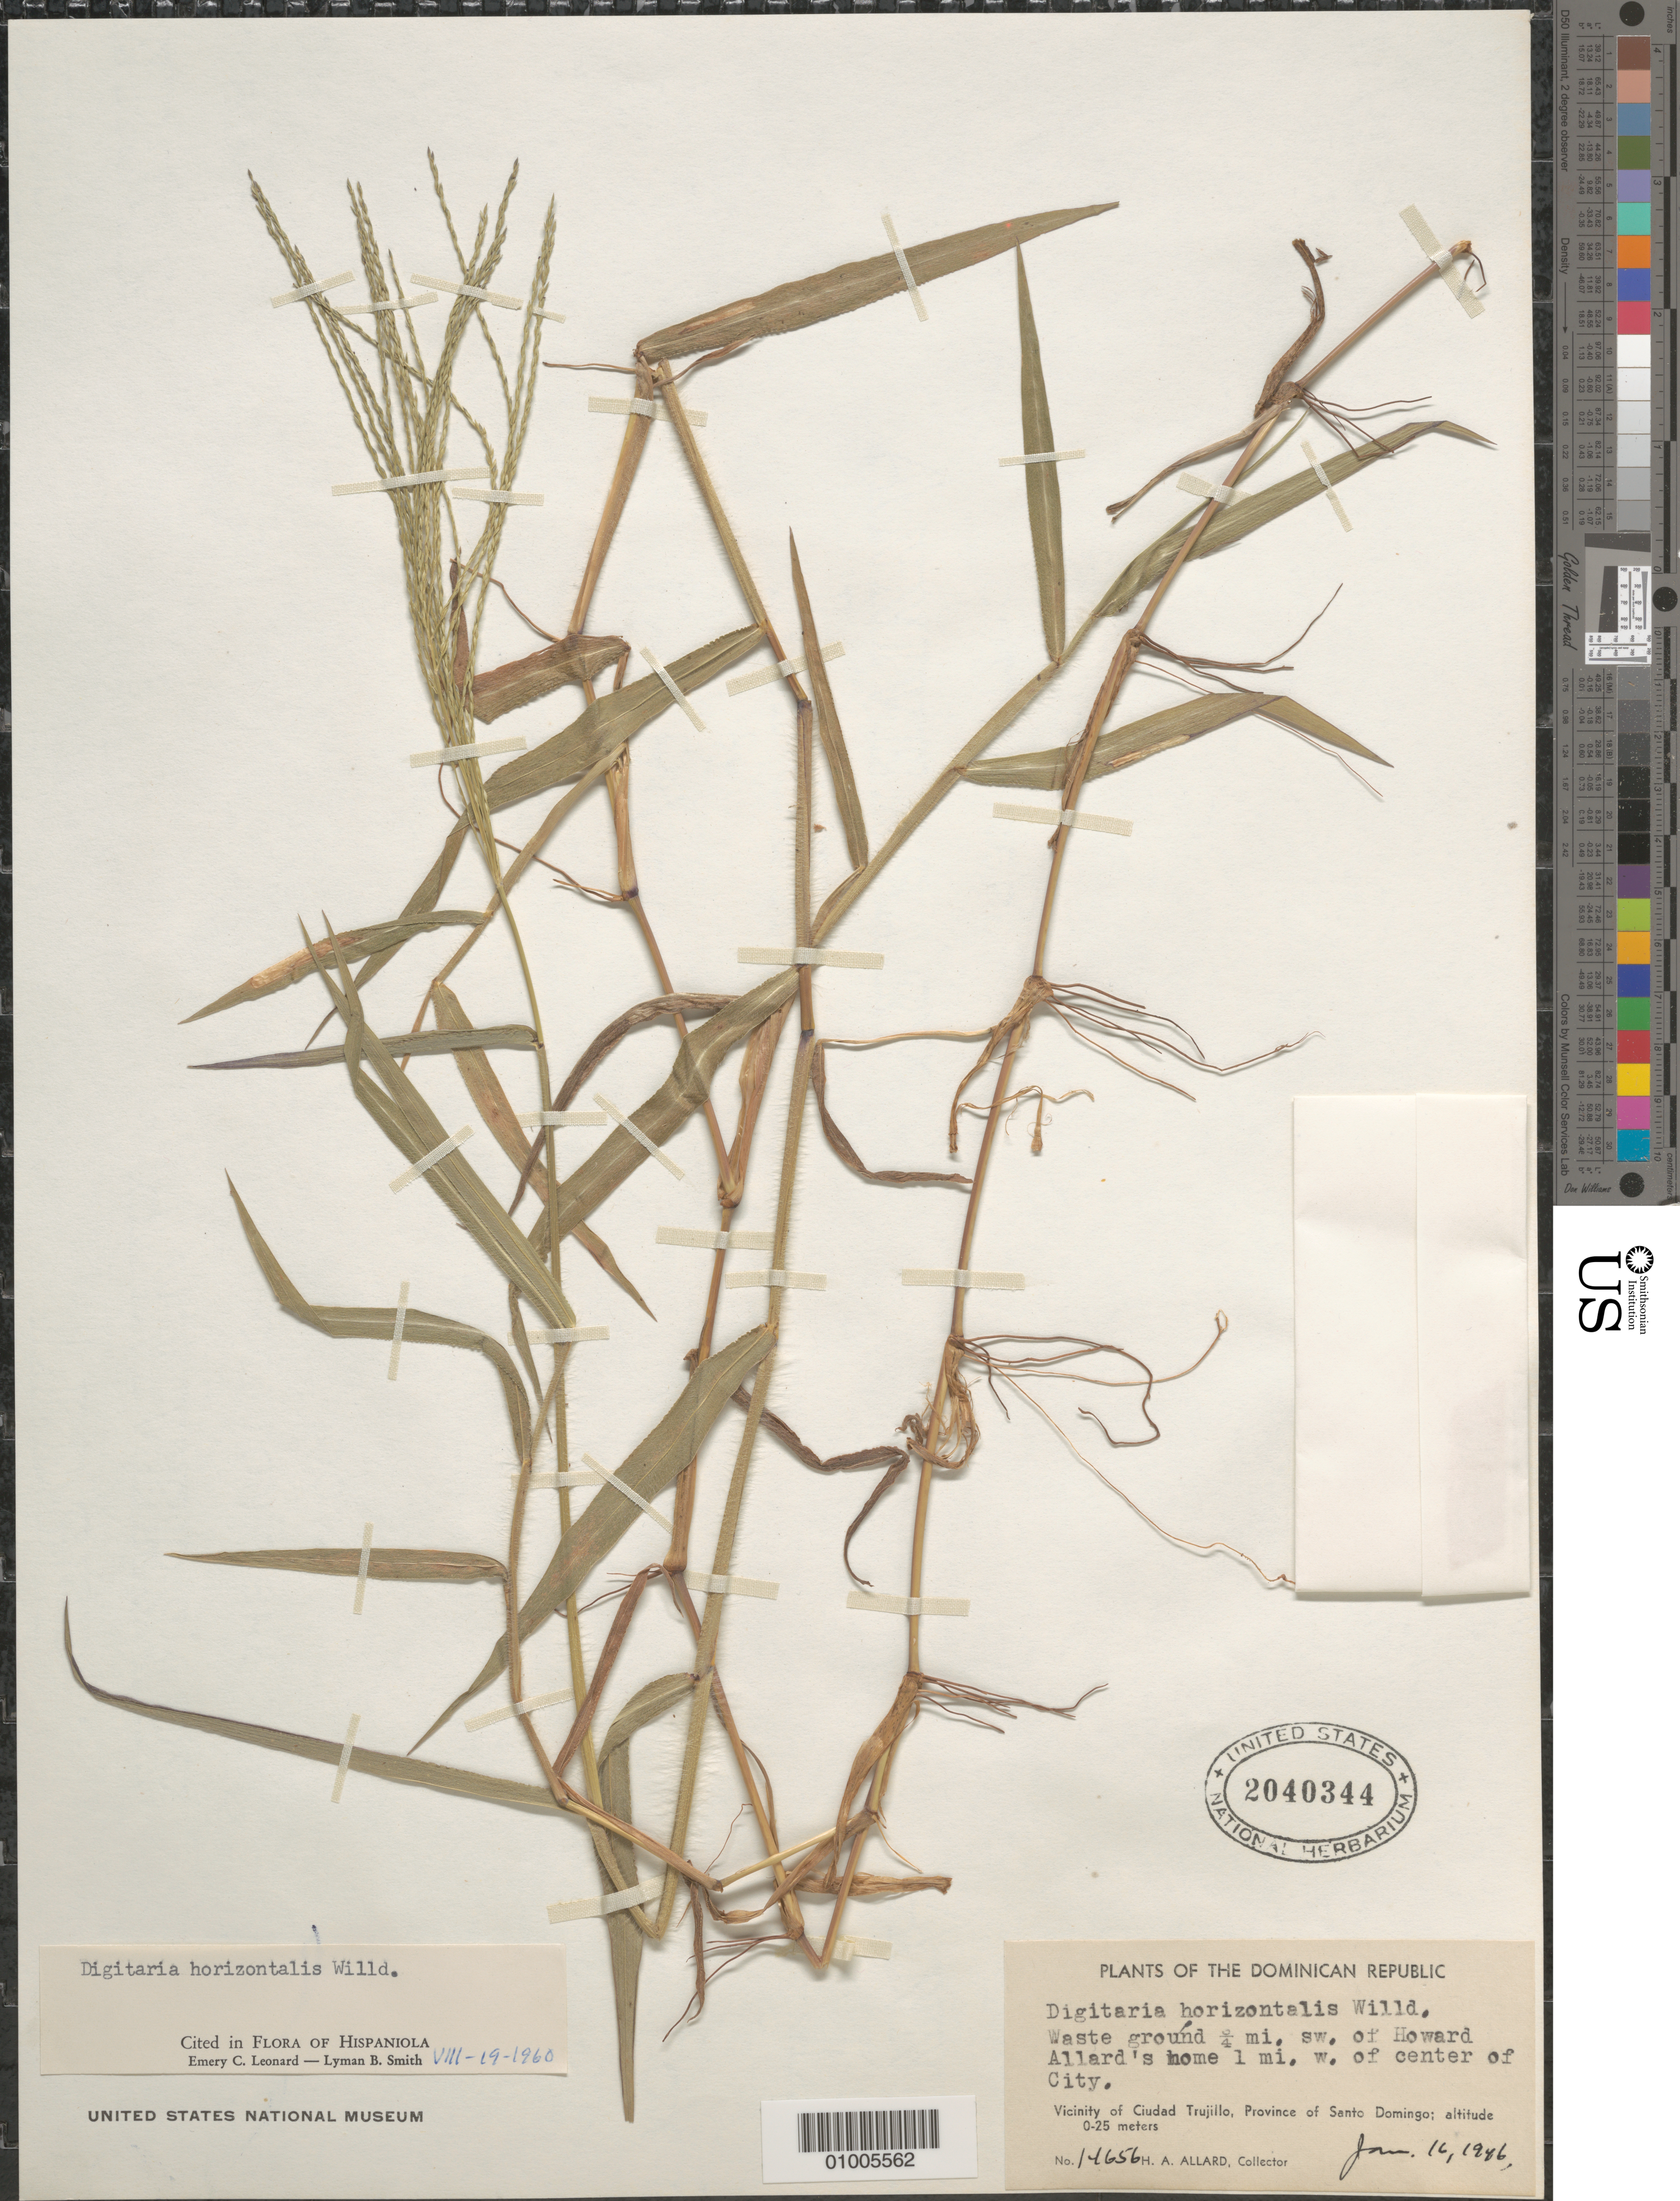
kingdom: Plantae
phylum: Tracheophyta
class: Liliopsida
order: Poales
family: Poaceae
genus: Digitaria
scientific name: Digitaria horizontalis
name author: Willd.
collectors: H. A. Allard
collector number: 14656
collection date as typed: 16 Jan 1986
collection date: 1986-01-16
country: Dominican Republic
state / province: La Vega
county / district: Santo Domingo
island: Hispaniola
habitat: waste ground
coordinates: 0 N, 0 E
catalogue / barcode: US 2040344